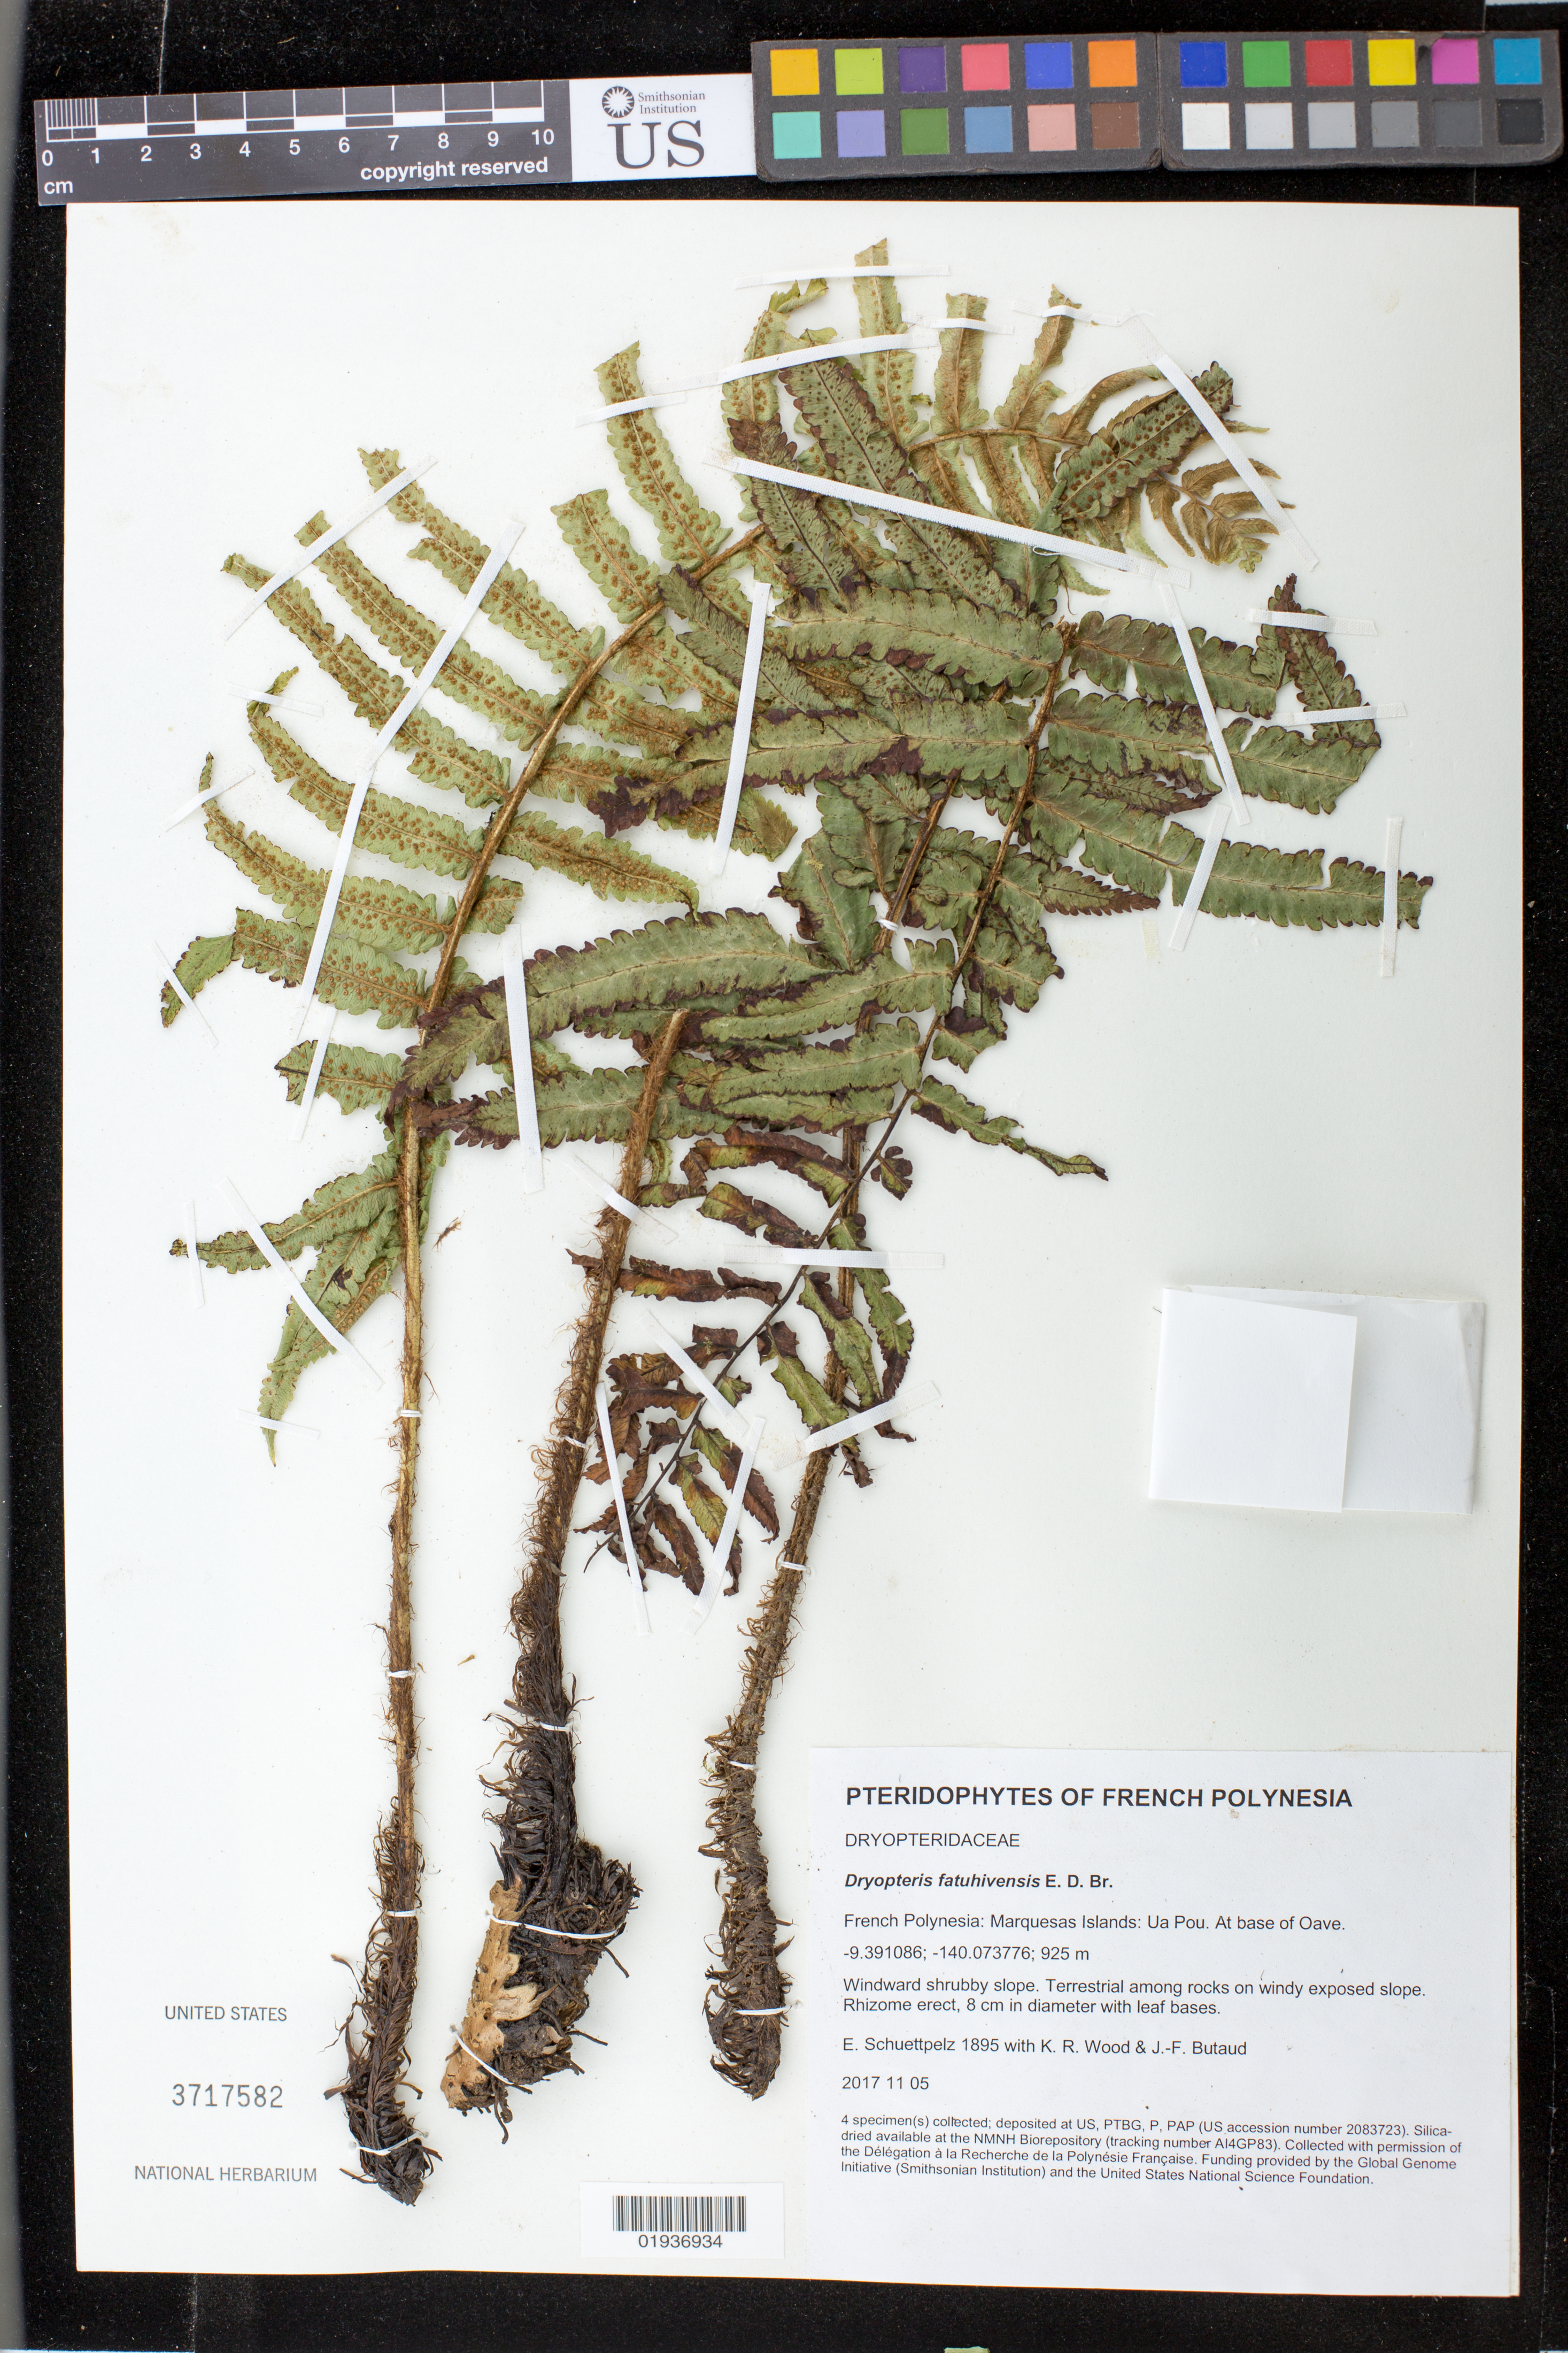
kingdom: Plantae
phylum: Tracheophyta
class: Polypodiopsida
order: Polypodiales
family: Dryopteridaceae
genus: Dryopteris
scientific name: Dryopteris fatuhivensis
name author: E.D. Br.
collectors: E. Schuettpelz, K. R. Wood & J. -F. Butaud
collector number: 1895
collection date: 2017-11-05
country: French Polynesia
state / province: Marquesas Islands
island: Ua Pou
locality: At base of Oave.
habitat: Windward shrubby slope.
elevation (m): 925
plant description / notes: Collected with permission of the Délégation à la Recherche de la Polynésie Française. Funding provided by the Global Genome Initiative (Smithsonian Institution) and the United States National Science Foundation. Silica dried tissue stored at AI4GP83 in the NMNH Biorepository, Smithsonian Institution.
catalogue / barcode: US 3717582